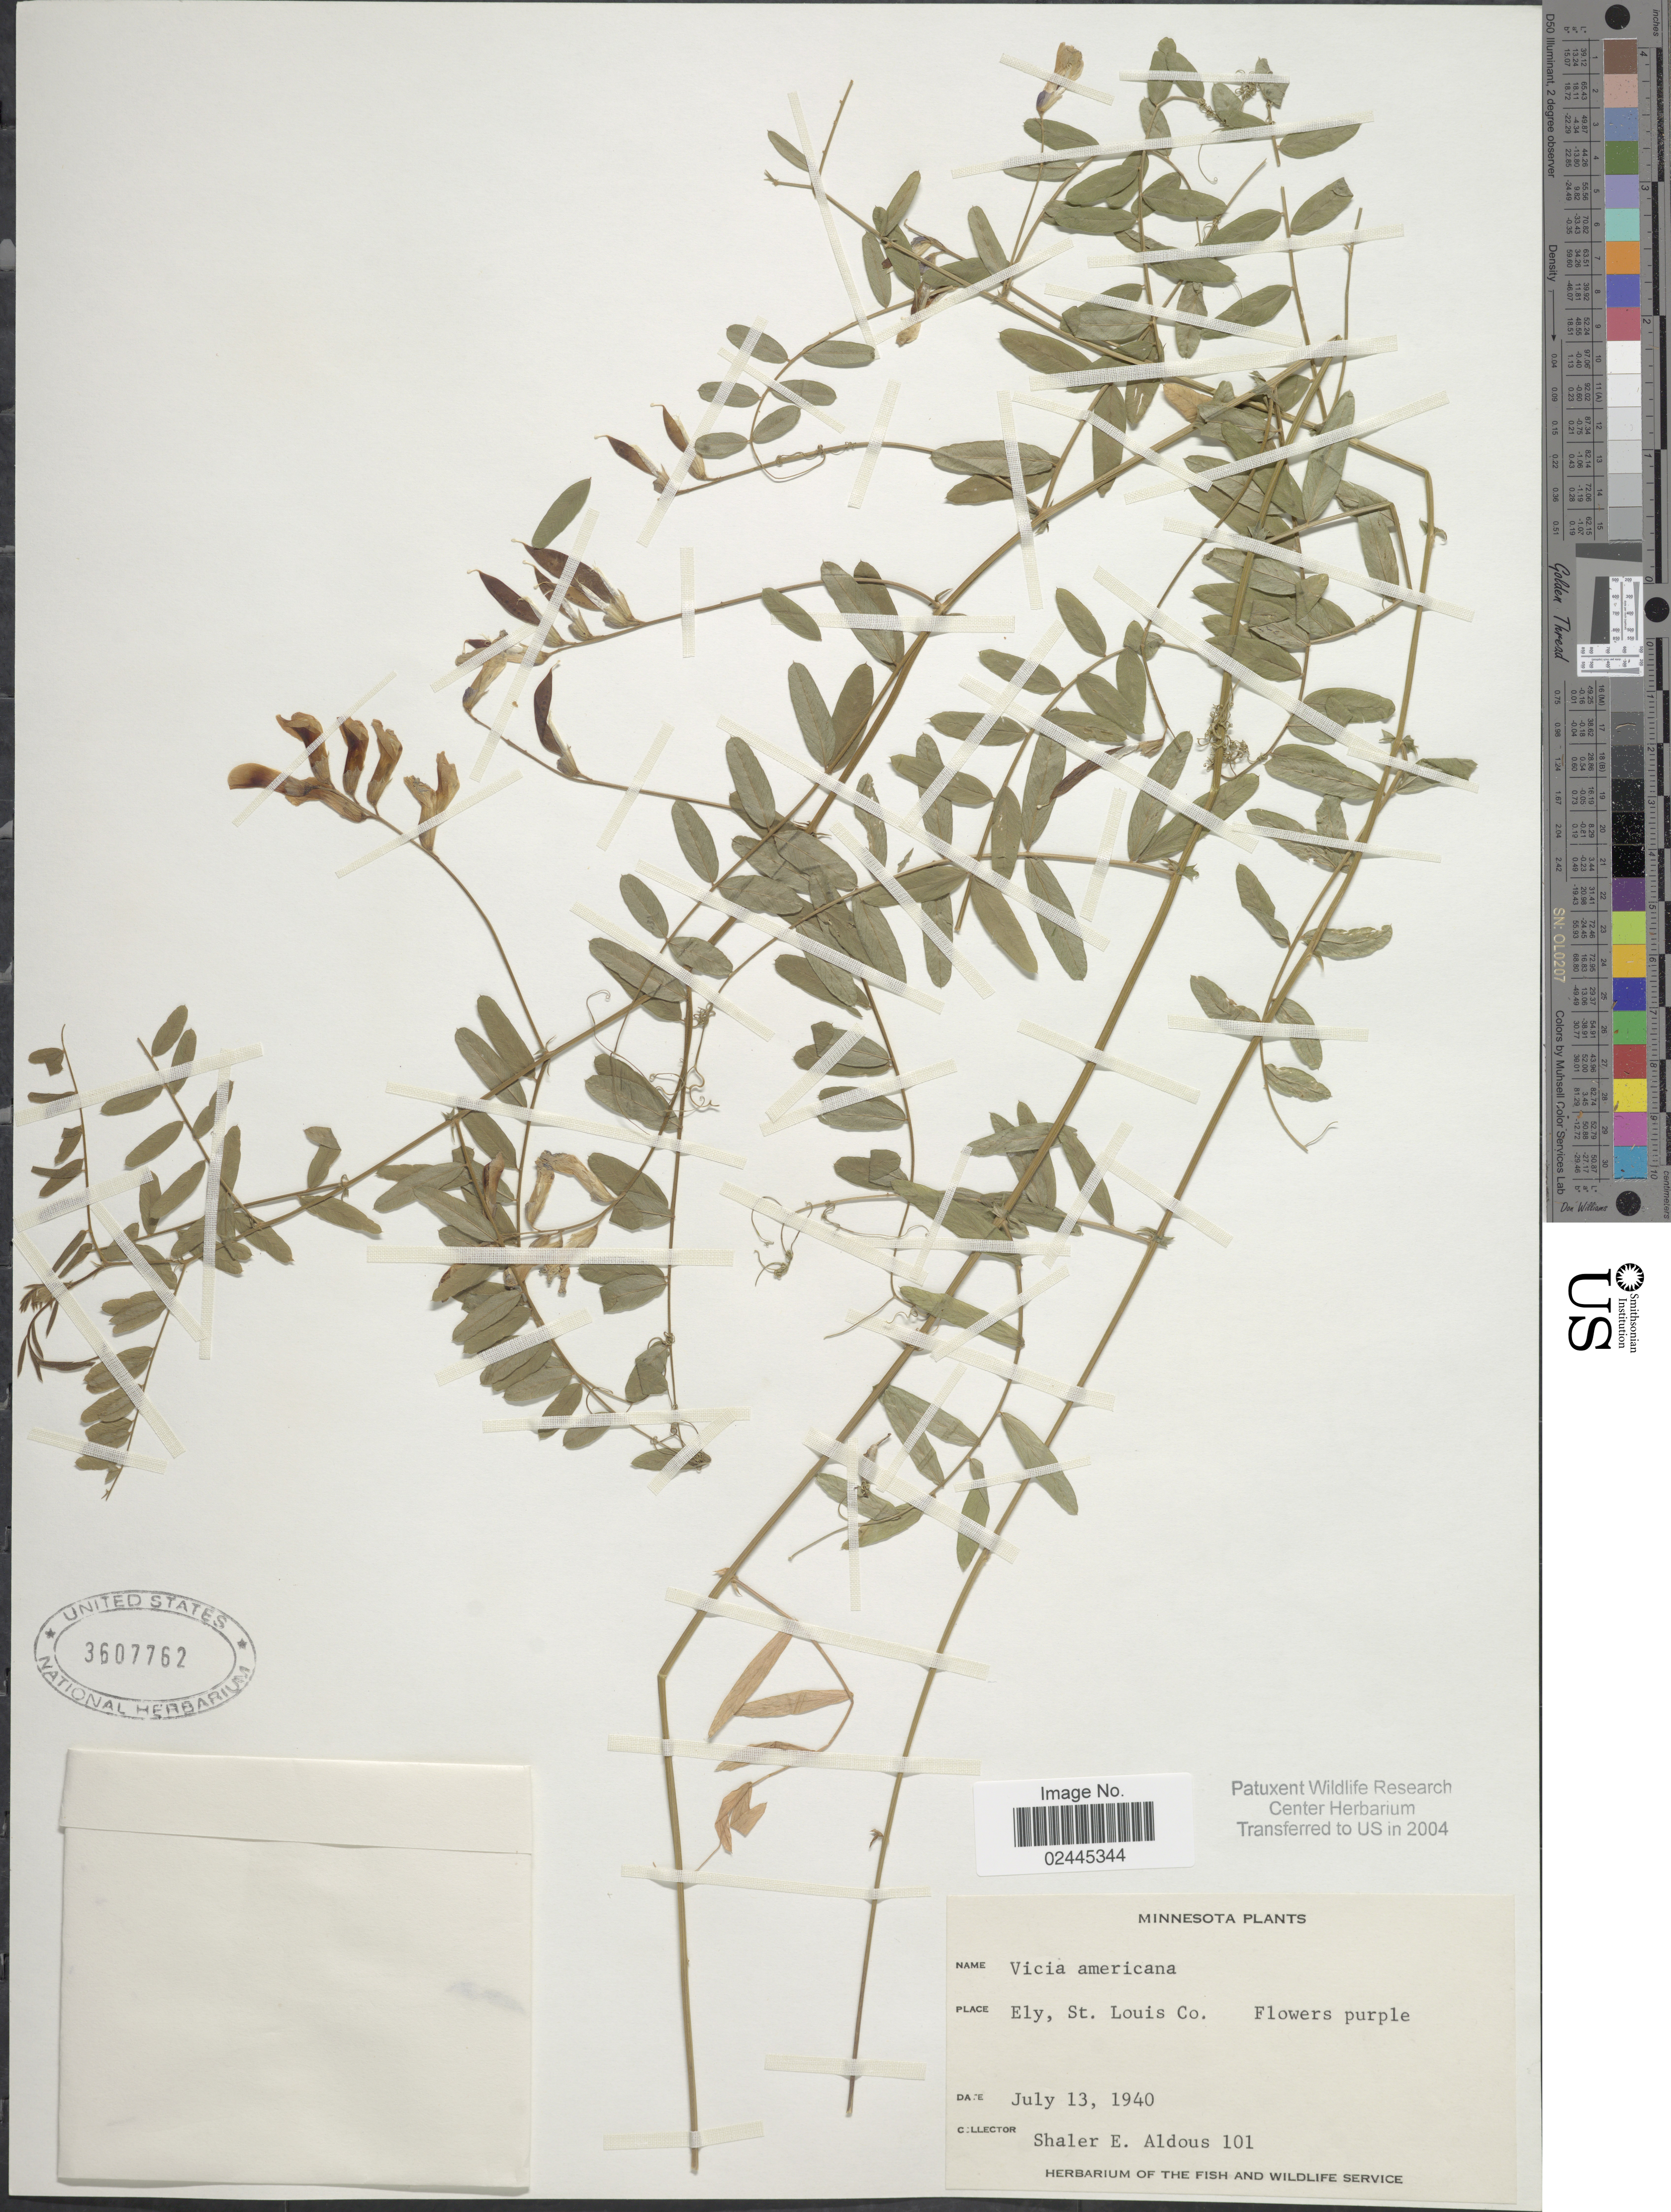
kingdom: Plantae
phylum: Tracheophyta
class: Magnoliopsida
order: Fabales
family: Fabaceae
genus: Vicia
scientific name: Vicia americana var. americana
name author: Muhl. ex Willd.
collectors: S. Aldous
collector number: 101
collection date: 1940-07-13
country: United States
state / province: Minnesota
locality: Ely, St. Louis Co.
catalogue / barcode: US 3607762